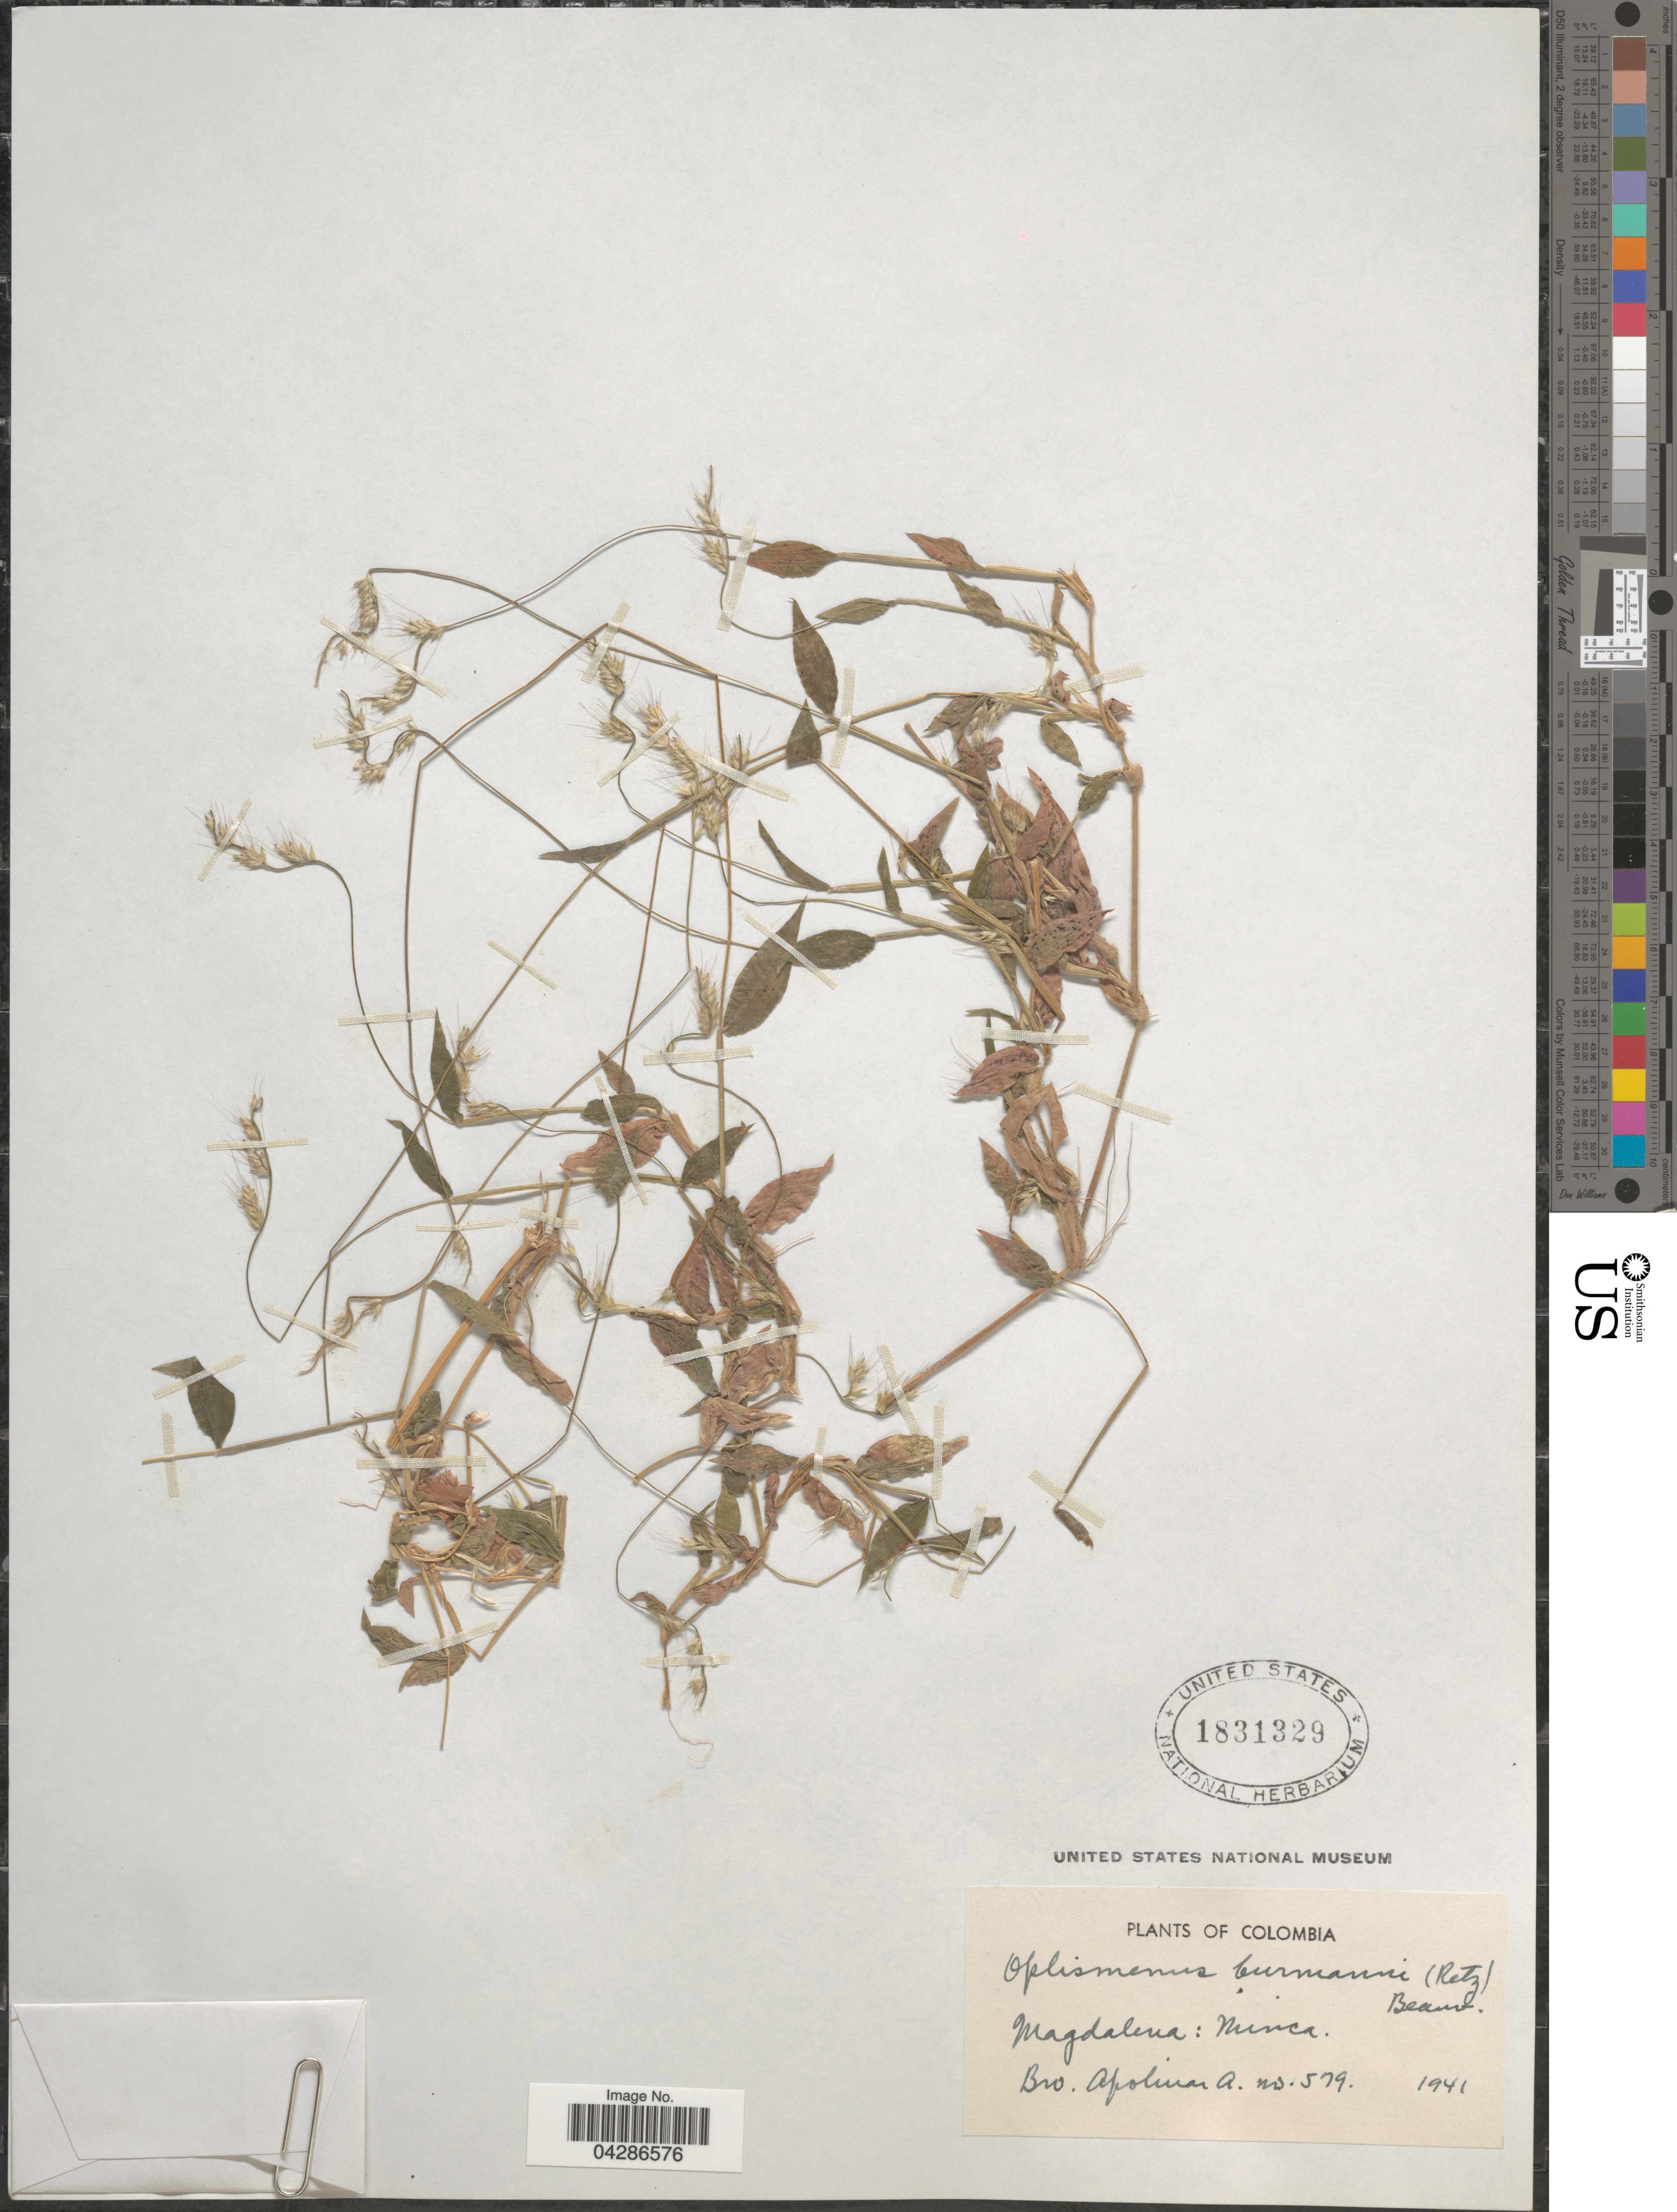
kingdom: Plantae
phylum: Tracheophyta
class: Liliopsida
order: Poales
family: Poaceae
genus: Oplismenus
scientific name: Oplismenus burmannii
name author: (Retz.) P. Beauv.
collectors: Bro. Apolinar A.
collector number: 579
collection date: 1941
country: Colombia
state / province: Magdalena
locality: Minca.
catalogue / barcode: US 1831329